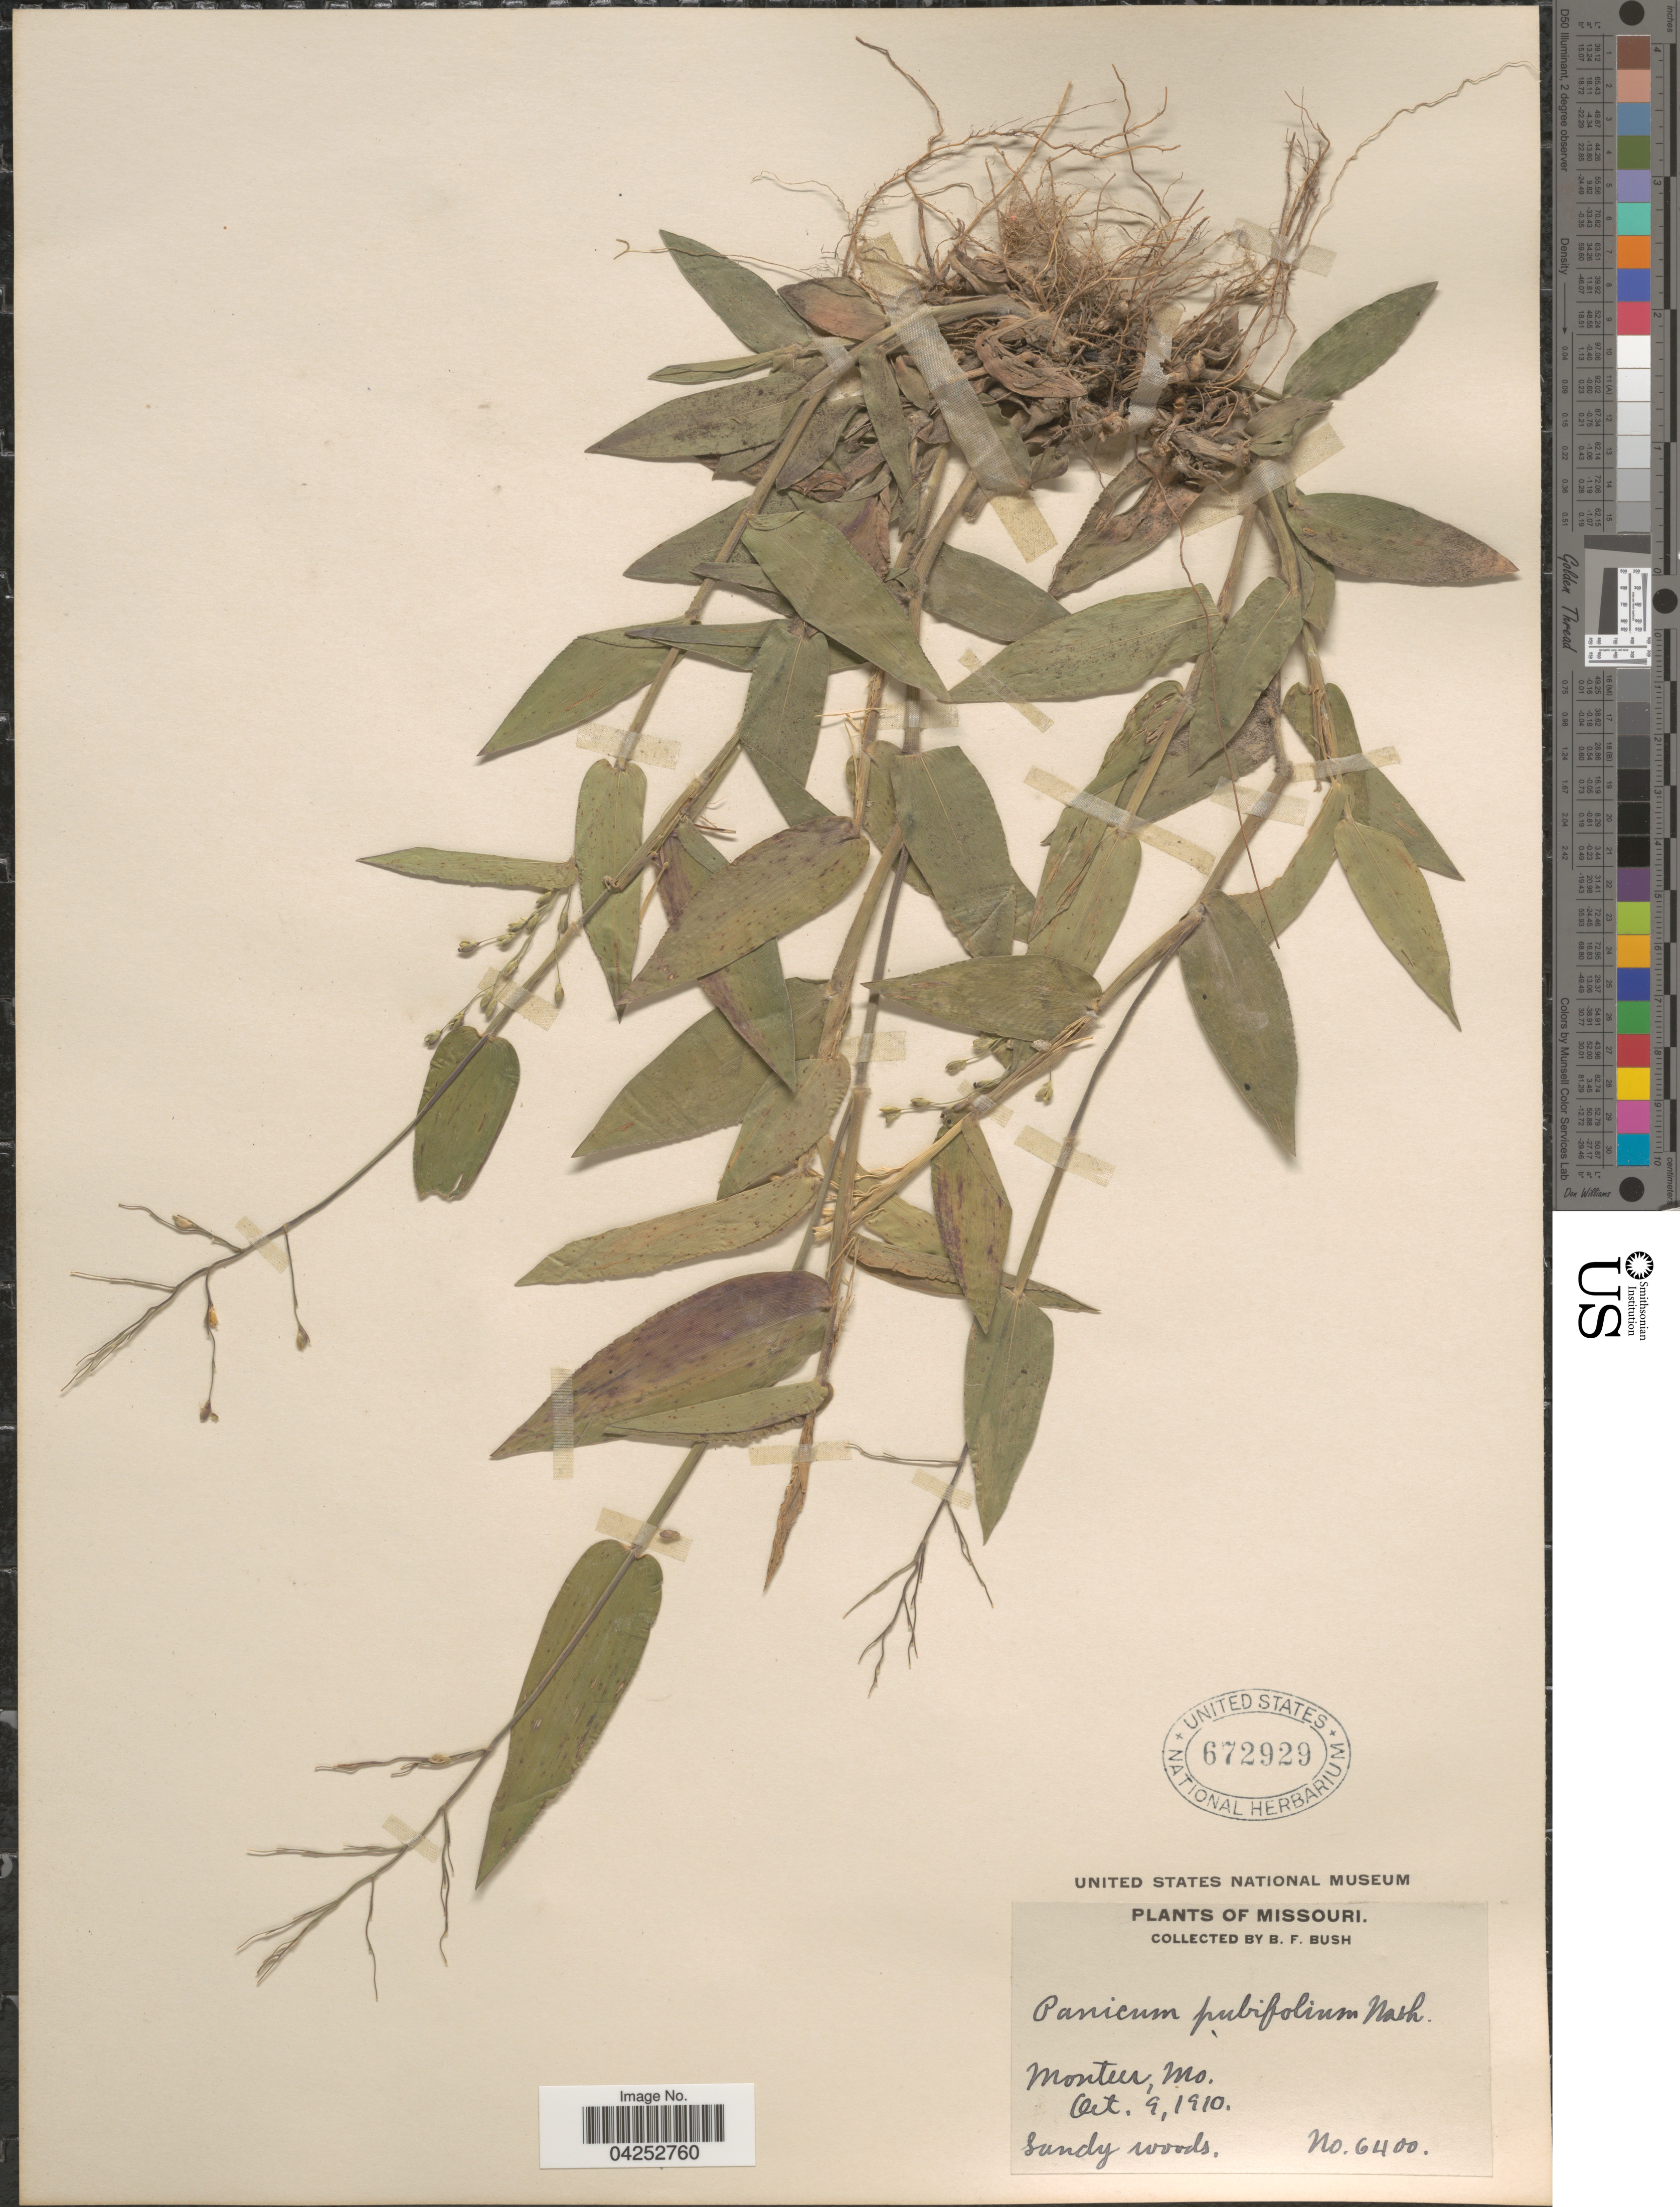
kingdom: Plantae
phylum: Tracheophyta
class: Liliopsida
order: Poales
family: Poaceae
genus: Dichanthelium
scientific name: Dichanthelium boscii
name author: (Poir.) Gould & C.A. Clark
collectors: B. F. Bush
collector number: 6400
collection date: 1910-10-09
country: United States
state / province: Missouri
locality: Monteer.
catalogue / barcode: US 672929